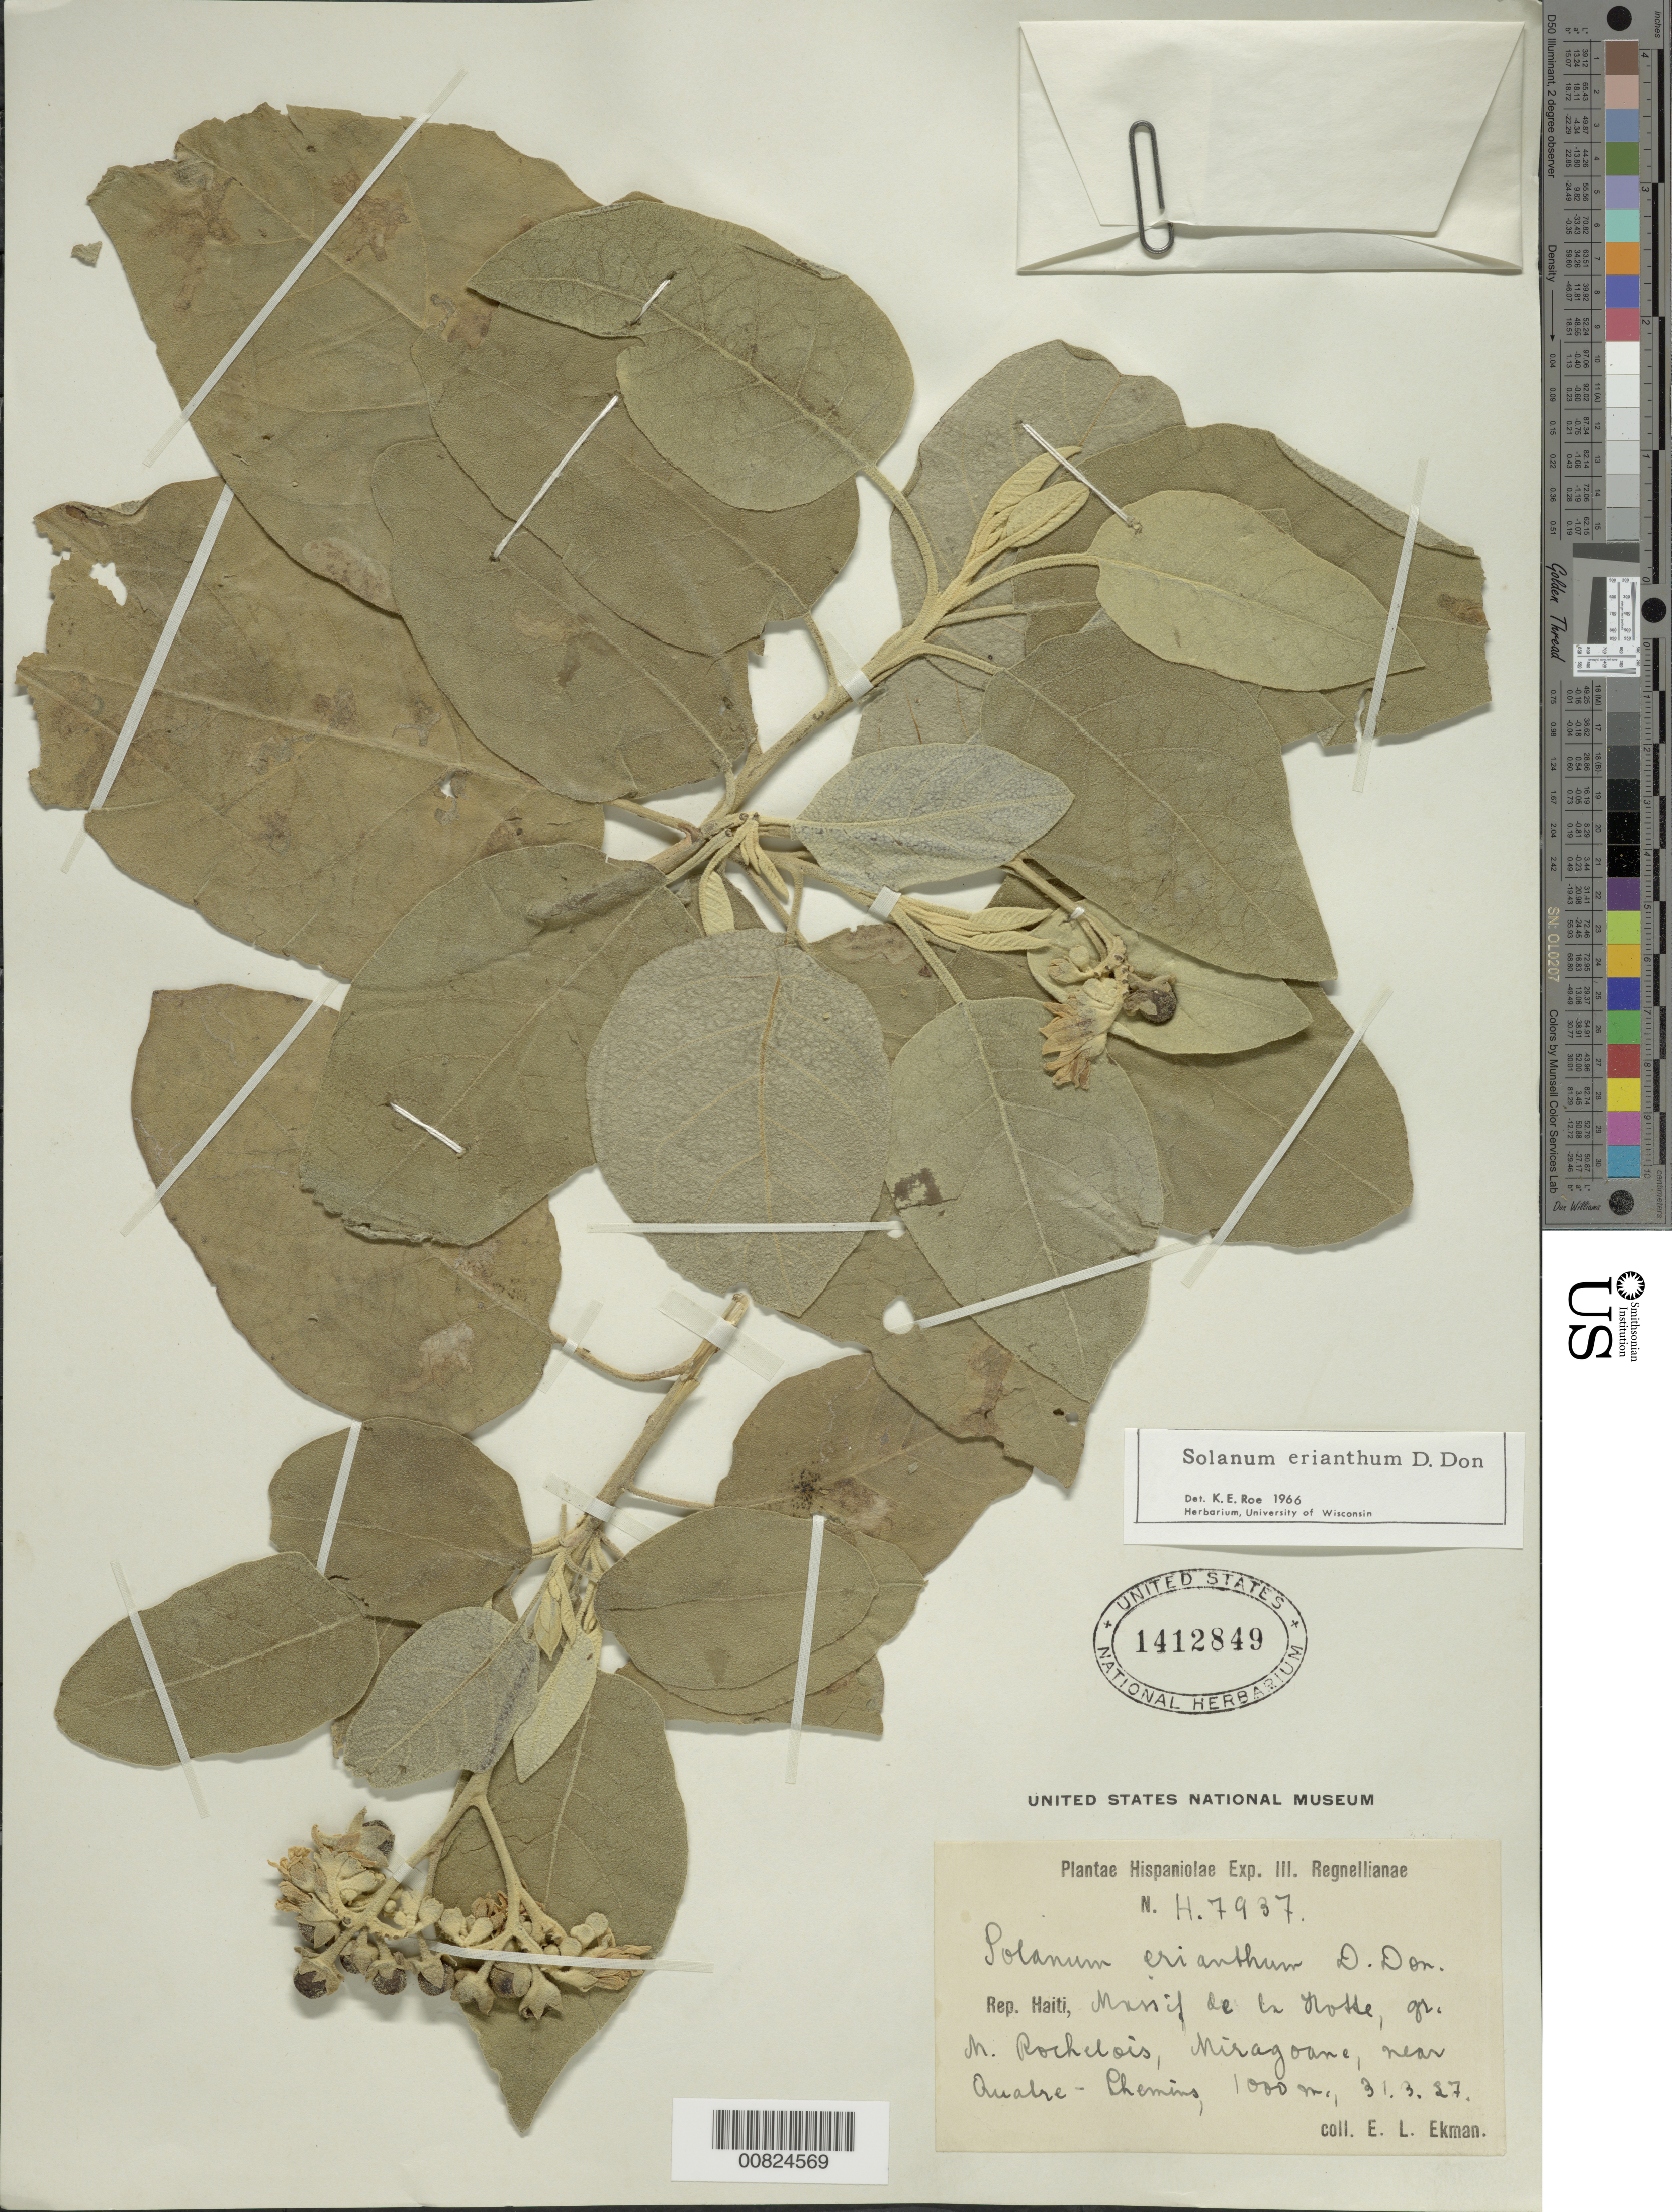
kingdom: Plantae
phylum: Tracheophyta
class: Magnoliopsida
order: Solanales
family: Solanaceae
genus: Solanum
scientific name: Solanum erianthum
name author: D. Don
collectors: E. L. Ekman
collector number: H 7937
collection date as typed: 31 Mar 1927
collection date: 1927-03-31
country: Haiti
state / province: Ouest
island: Hispaniola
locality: Massif de la Hotte, Gr. M. Rochelois, Miragoane, near Quatre-Themins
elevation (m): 1000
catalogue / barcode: US 1412849